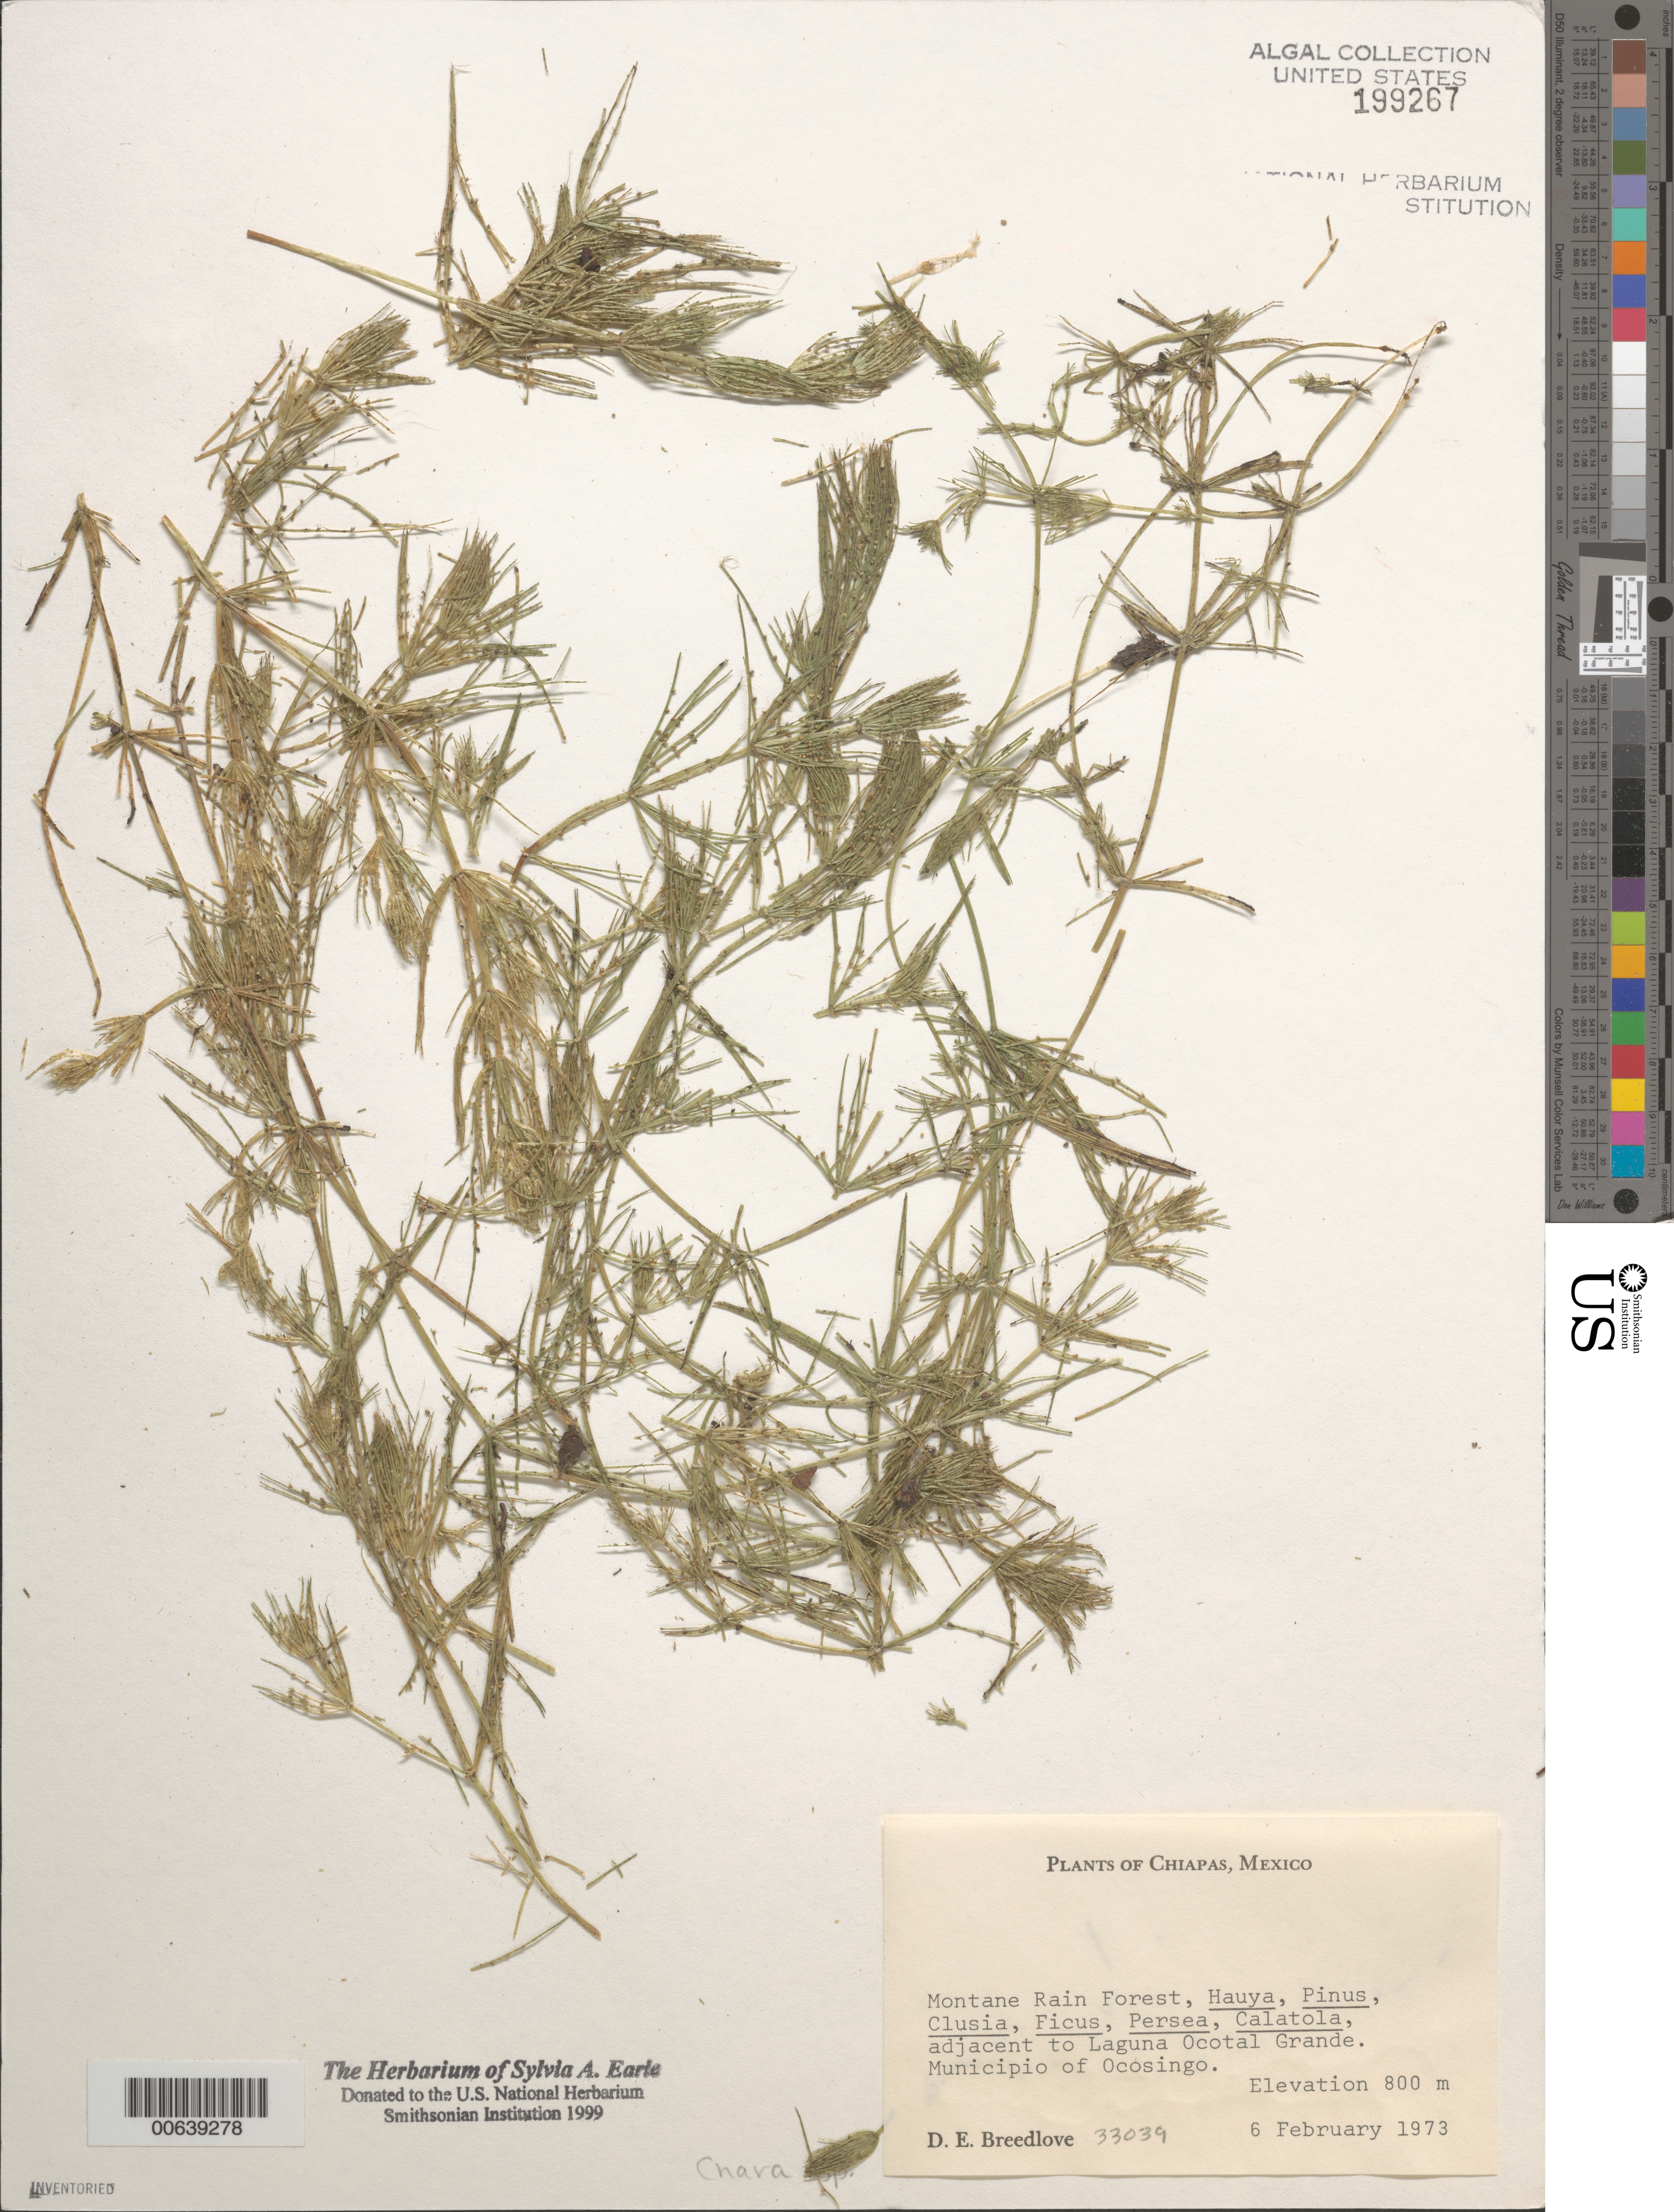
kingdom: Plantae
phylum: Charophyta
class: Charophyceae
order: Charales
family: Characeae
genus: Chara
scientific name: Chara sp.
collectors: D. E. Breedlove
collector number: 33039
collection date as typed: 06 Feb 1973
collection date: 1973-02-06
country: Mexico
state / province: Chiapas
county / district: Ocosingo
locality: Municipio of Ocosingo, by Laguna Ocotal Grande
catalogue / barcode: US 199267